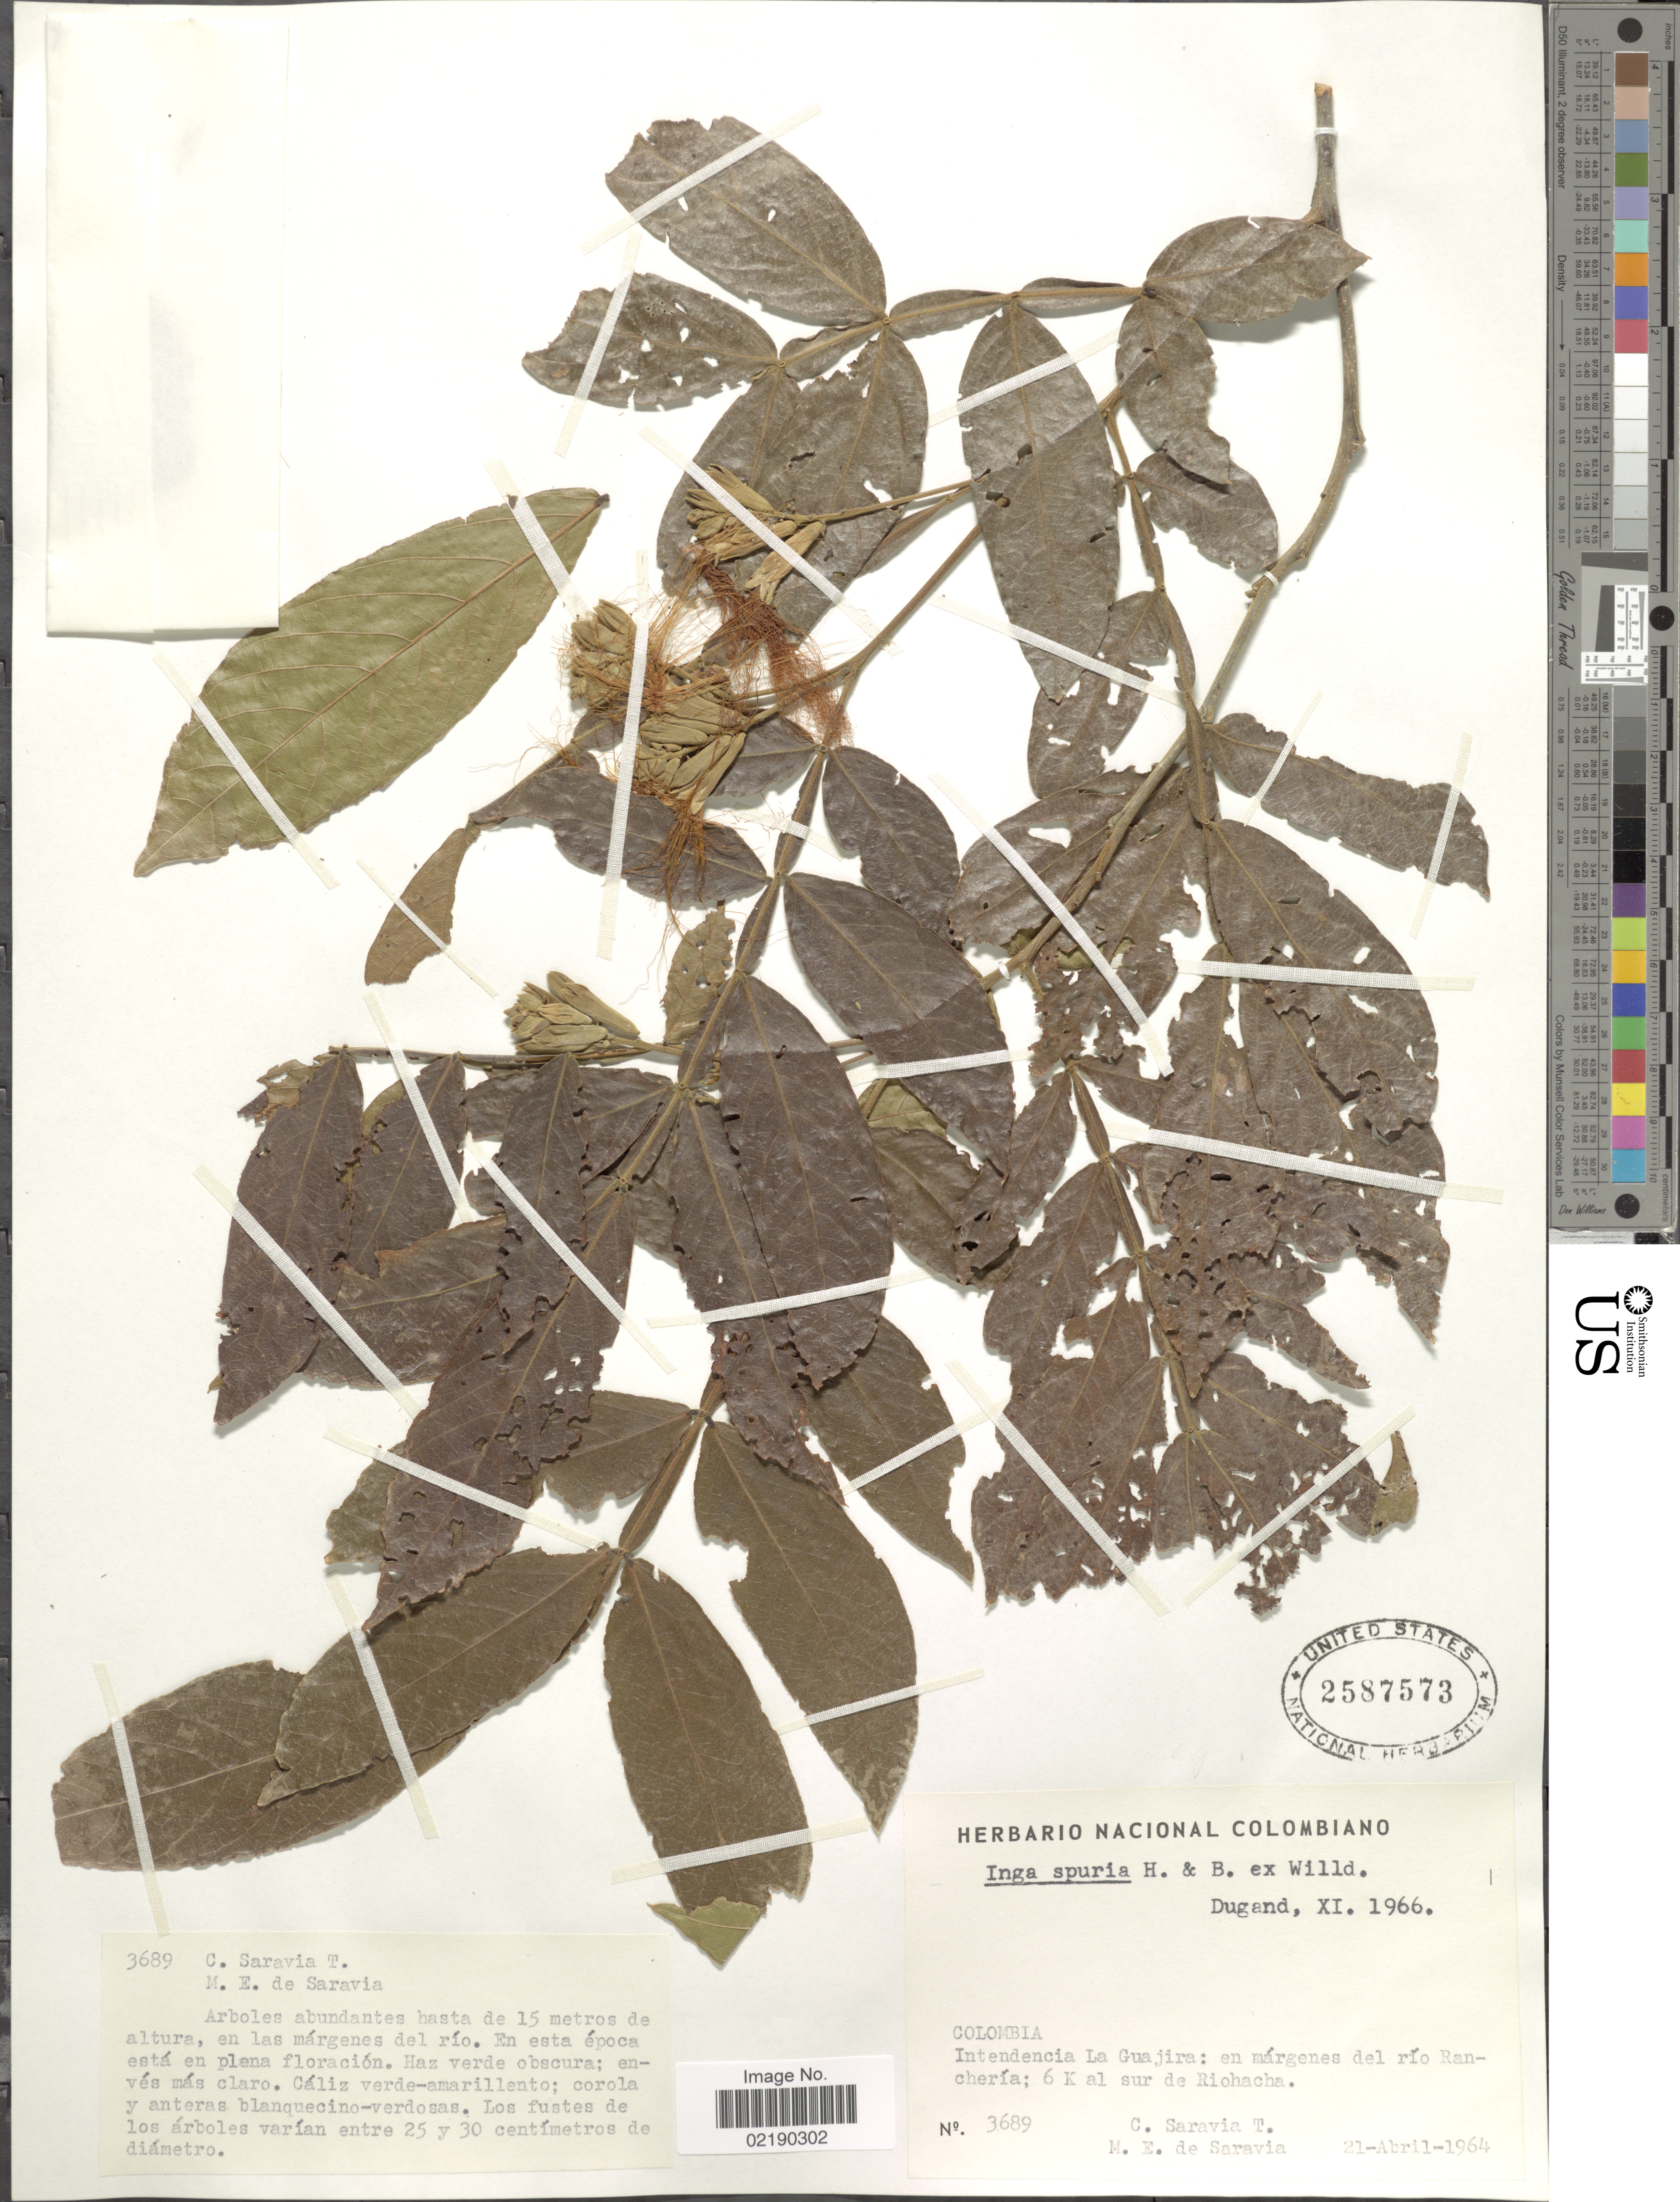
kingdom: Plantae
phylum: Tracheophyta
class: Magnoliopsida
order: Fabales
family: Fabaceae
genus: Inga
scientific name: Inga vera subsp. vera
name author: Willd.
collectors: C. Saravia T. & M. de Saravia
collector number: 3689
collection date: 1964-04-21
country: Colombia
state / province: La Guajira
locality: Intendencia La Guajira: en margenes del rio Rancheria; 6 K al sur de Riochacha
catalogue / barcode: US 2587573